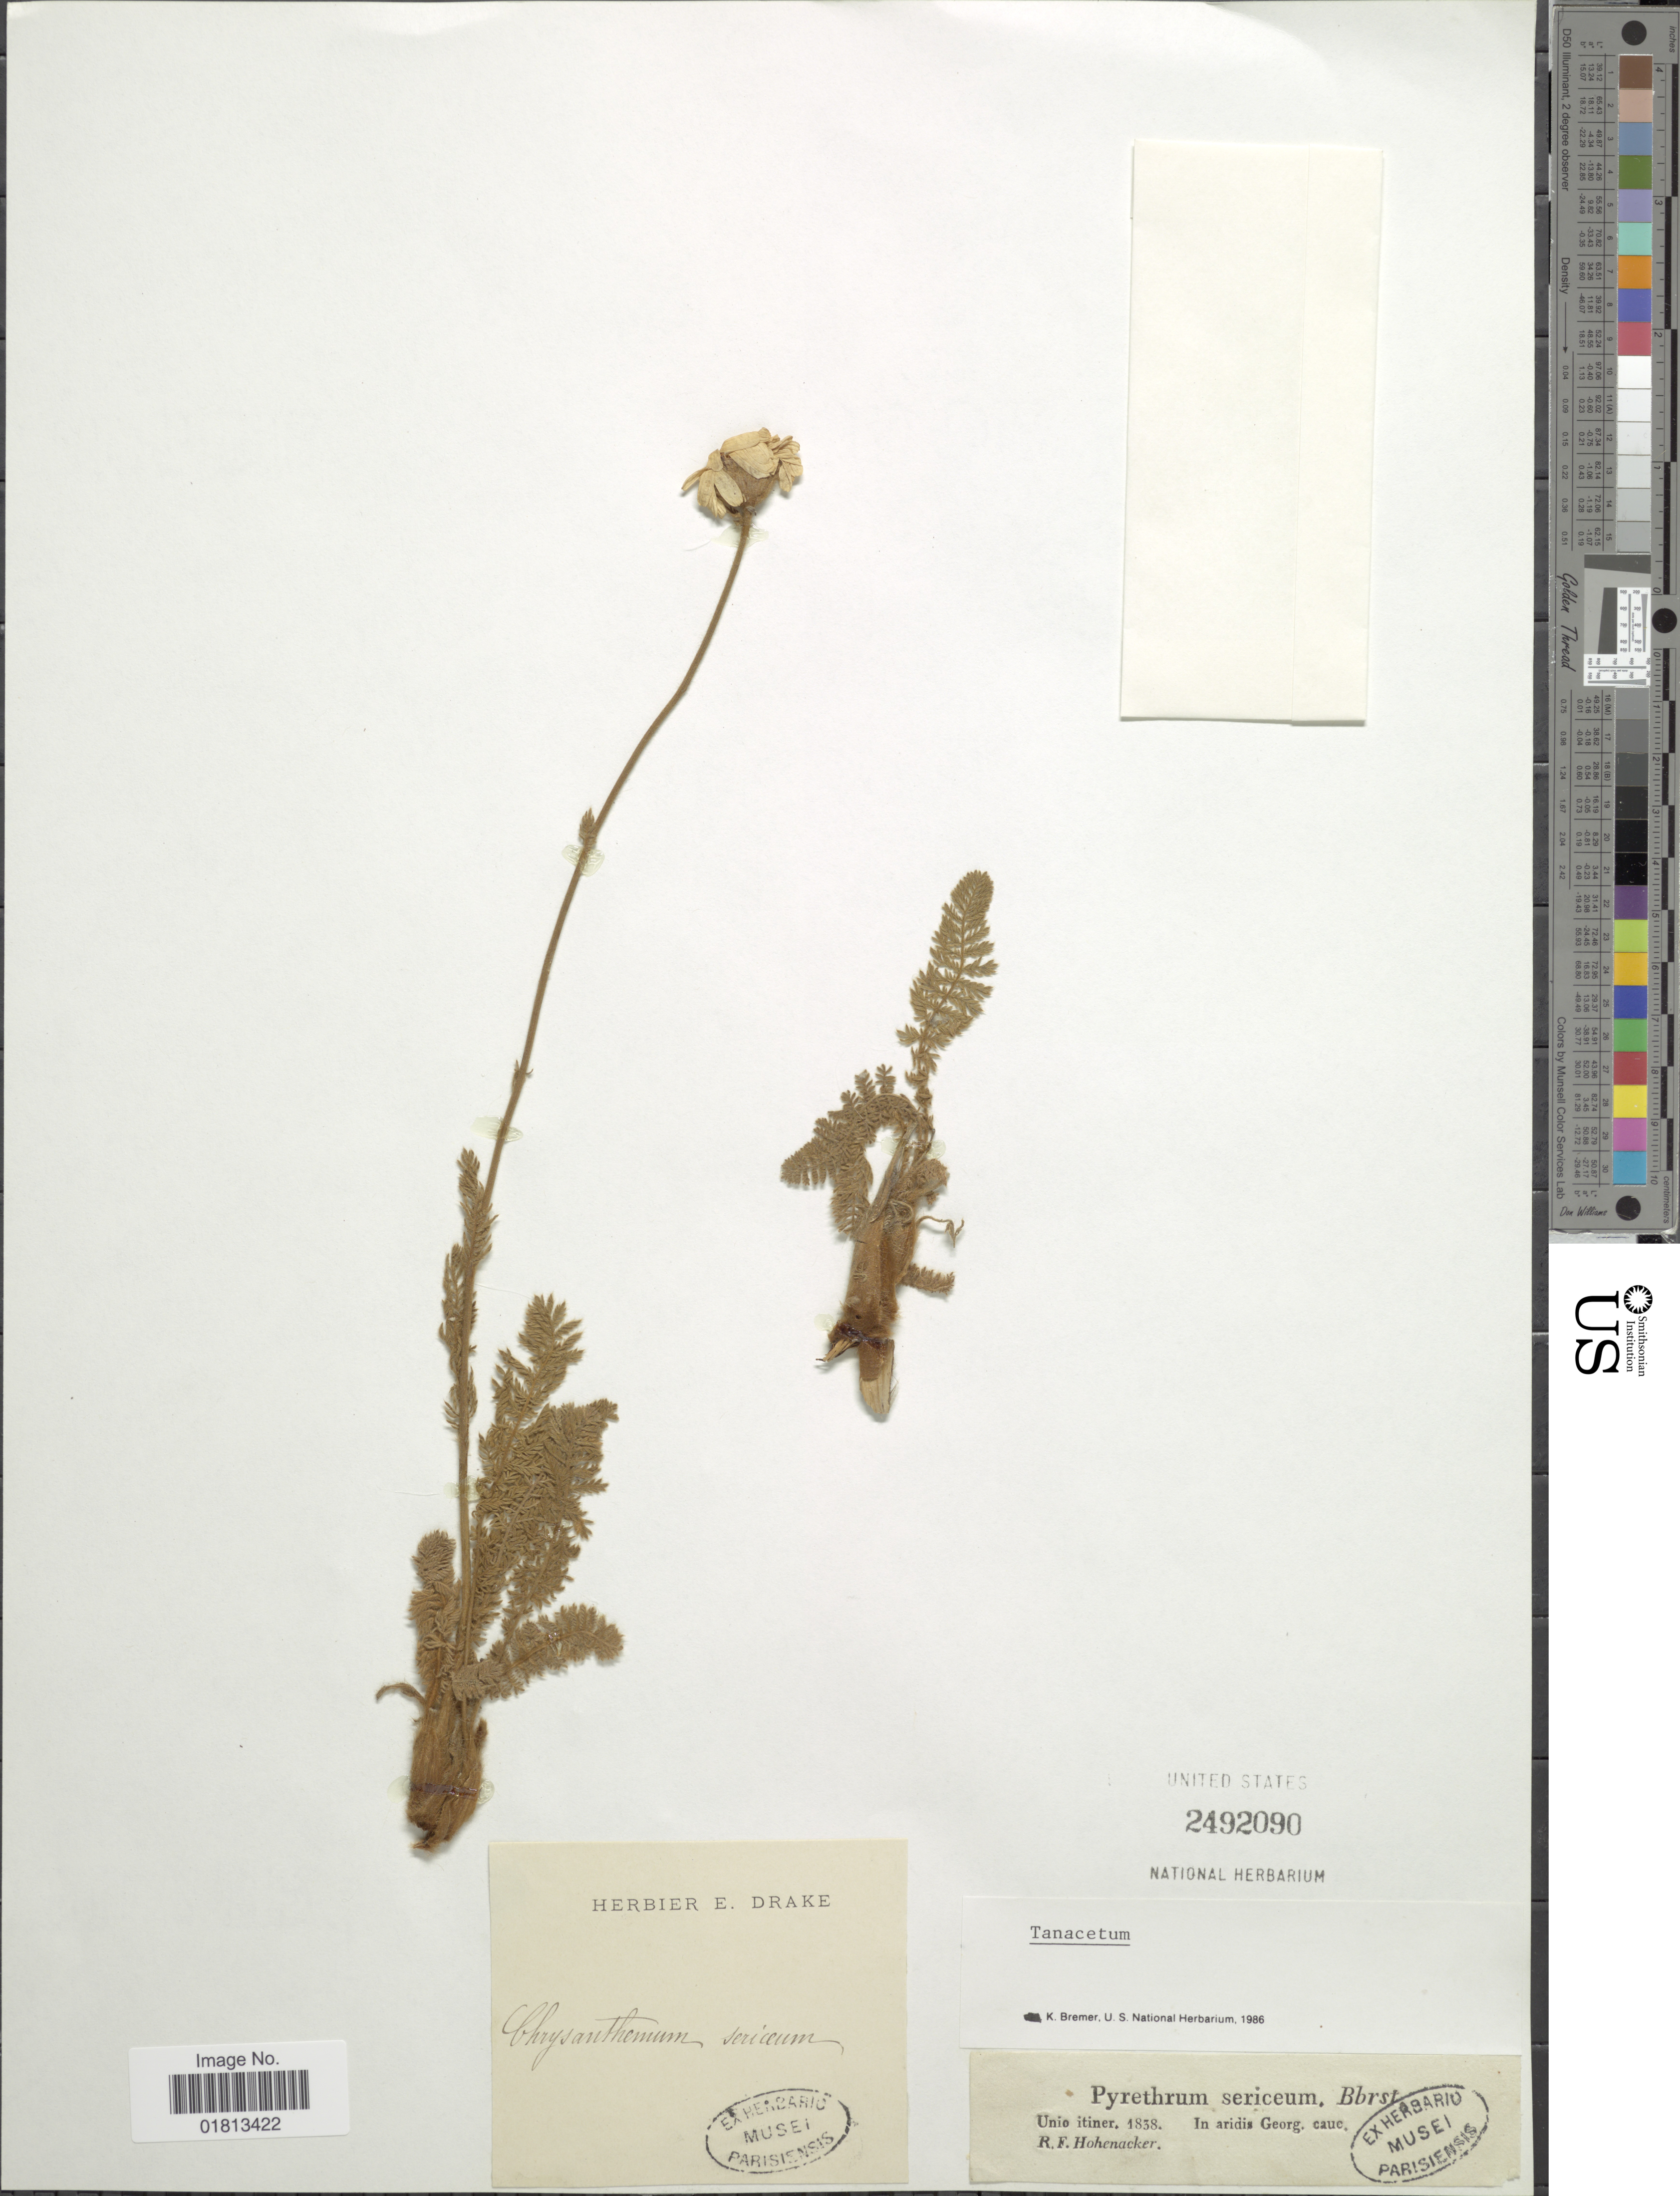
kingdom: Plantae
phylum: Tracheophyta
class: Magnoliopsida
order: Asterales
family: Asteraceae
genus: Tanacetum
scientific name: Tanacetum sericeum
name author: (Adams) Sch. Bip.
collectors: R. F. Hohenacker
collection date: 1838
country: Georgia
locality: Unio itiner, In aridis Georg., Caucas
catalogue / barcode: US 2492090